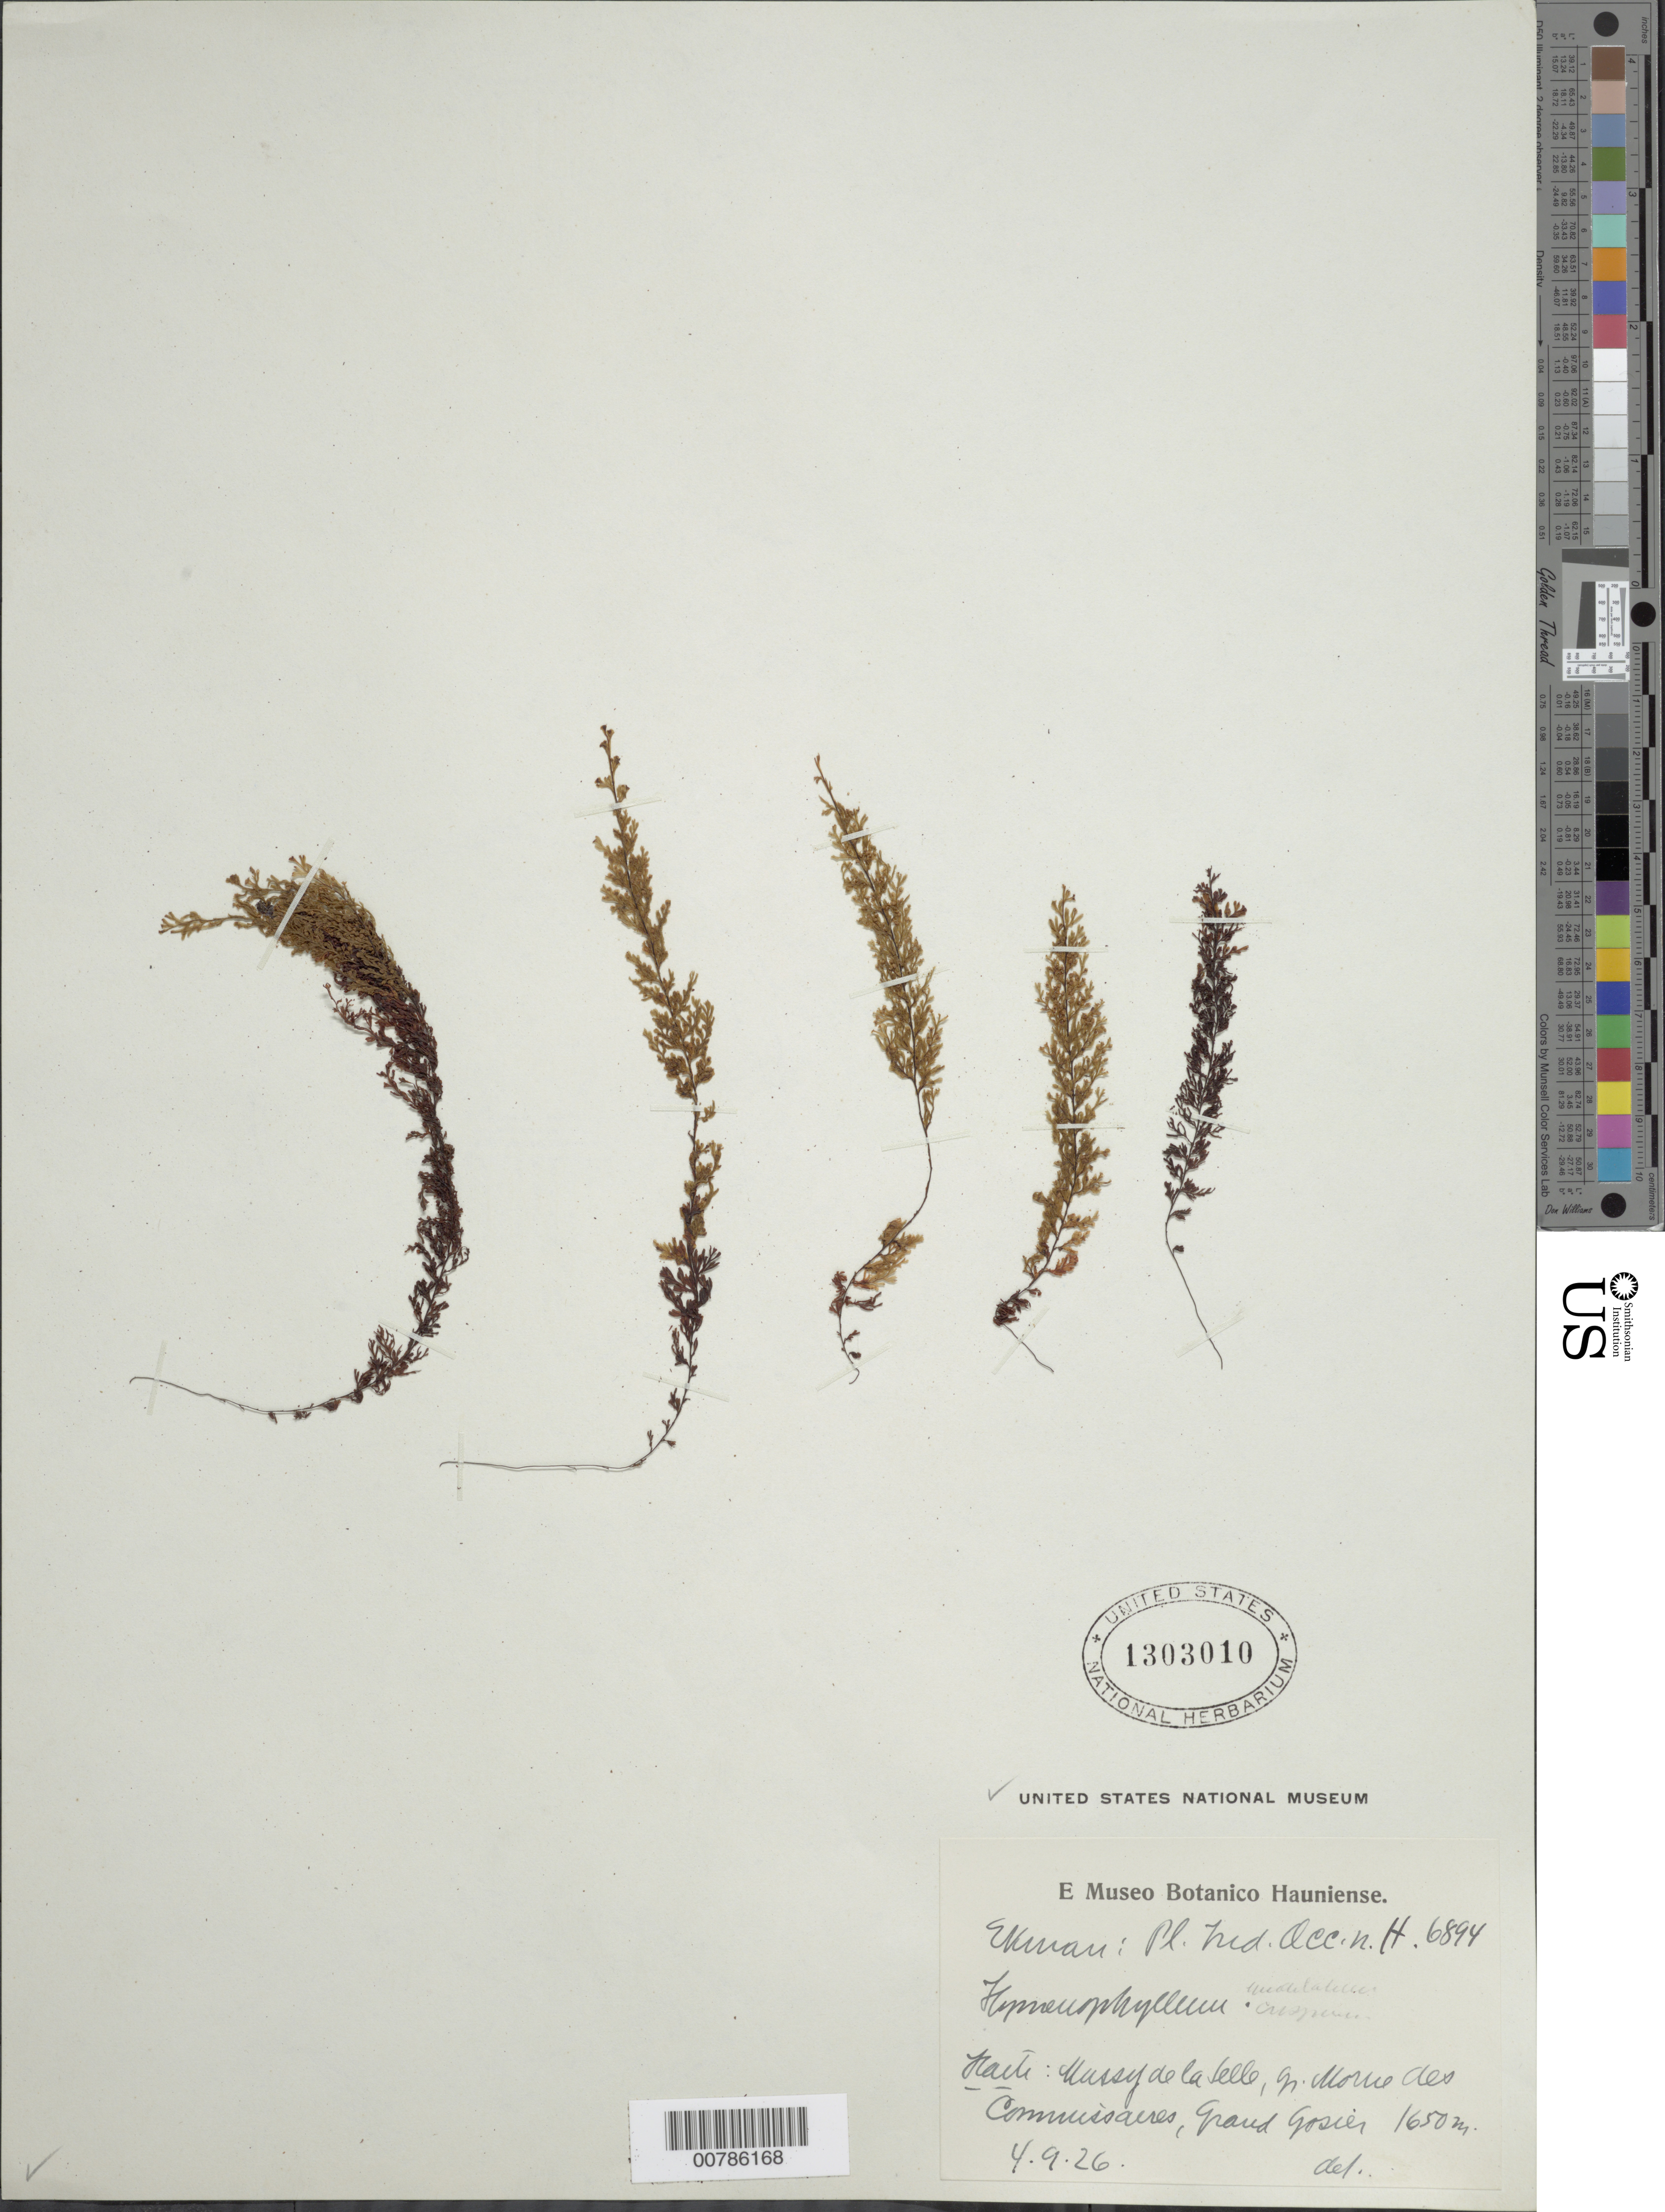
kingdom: Plantae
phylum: Tracheophyta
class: Polypodiopsida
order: Hymenophyllales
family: Hymenophyllaceae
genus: Hymenophyllum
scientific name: Hymenophyllum undulatum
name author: (Sw.) Sw.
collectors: E. L. Ekman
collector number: H 6894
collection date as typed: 04 Sep 1926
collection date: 1926-09-04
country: Haiti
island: Hispaniola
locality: Massif de la Selle, Morne des Commissaires, Grand Gosier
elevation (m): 1650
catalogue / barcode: US 1303010